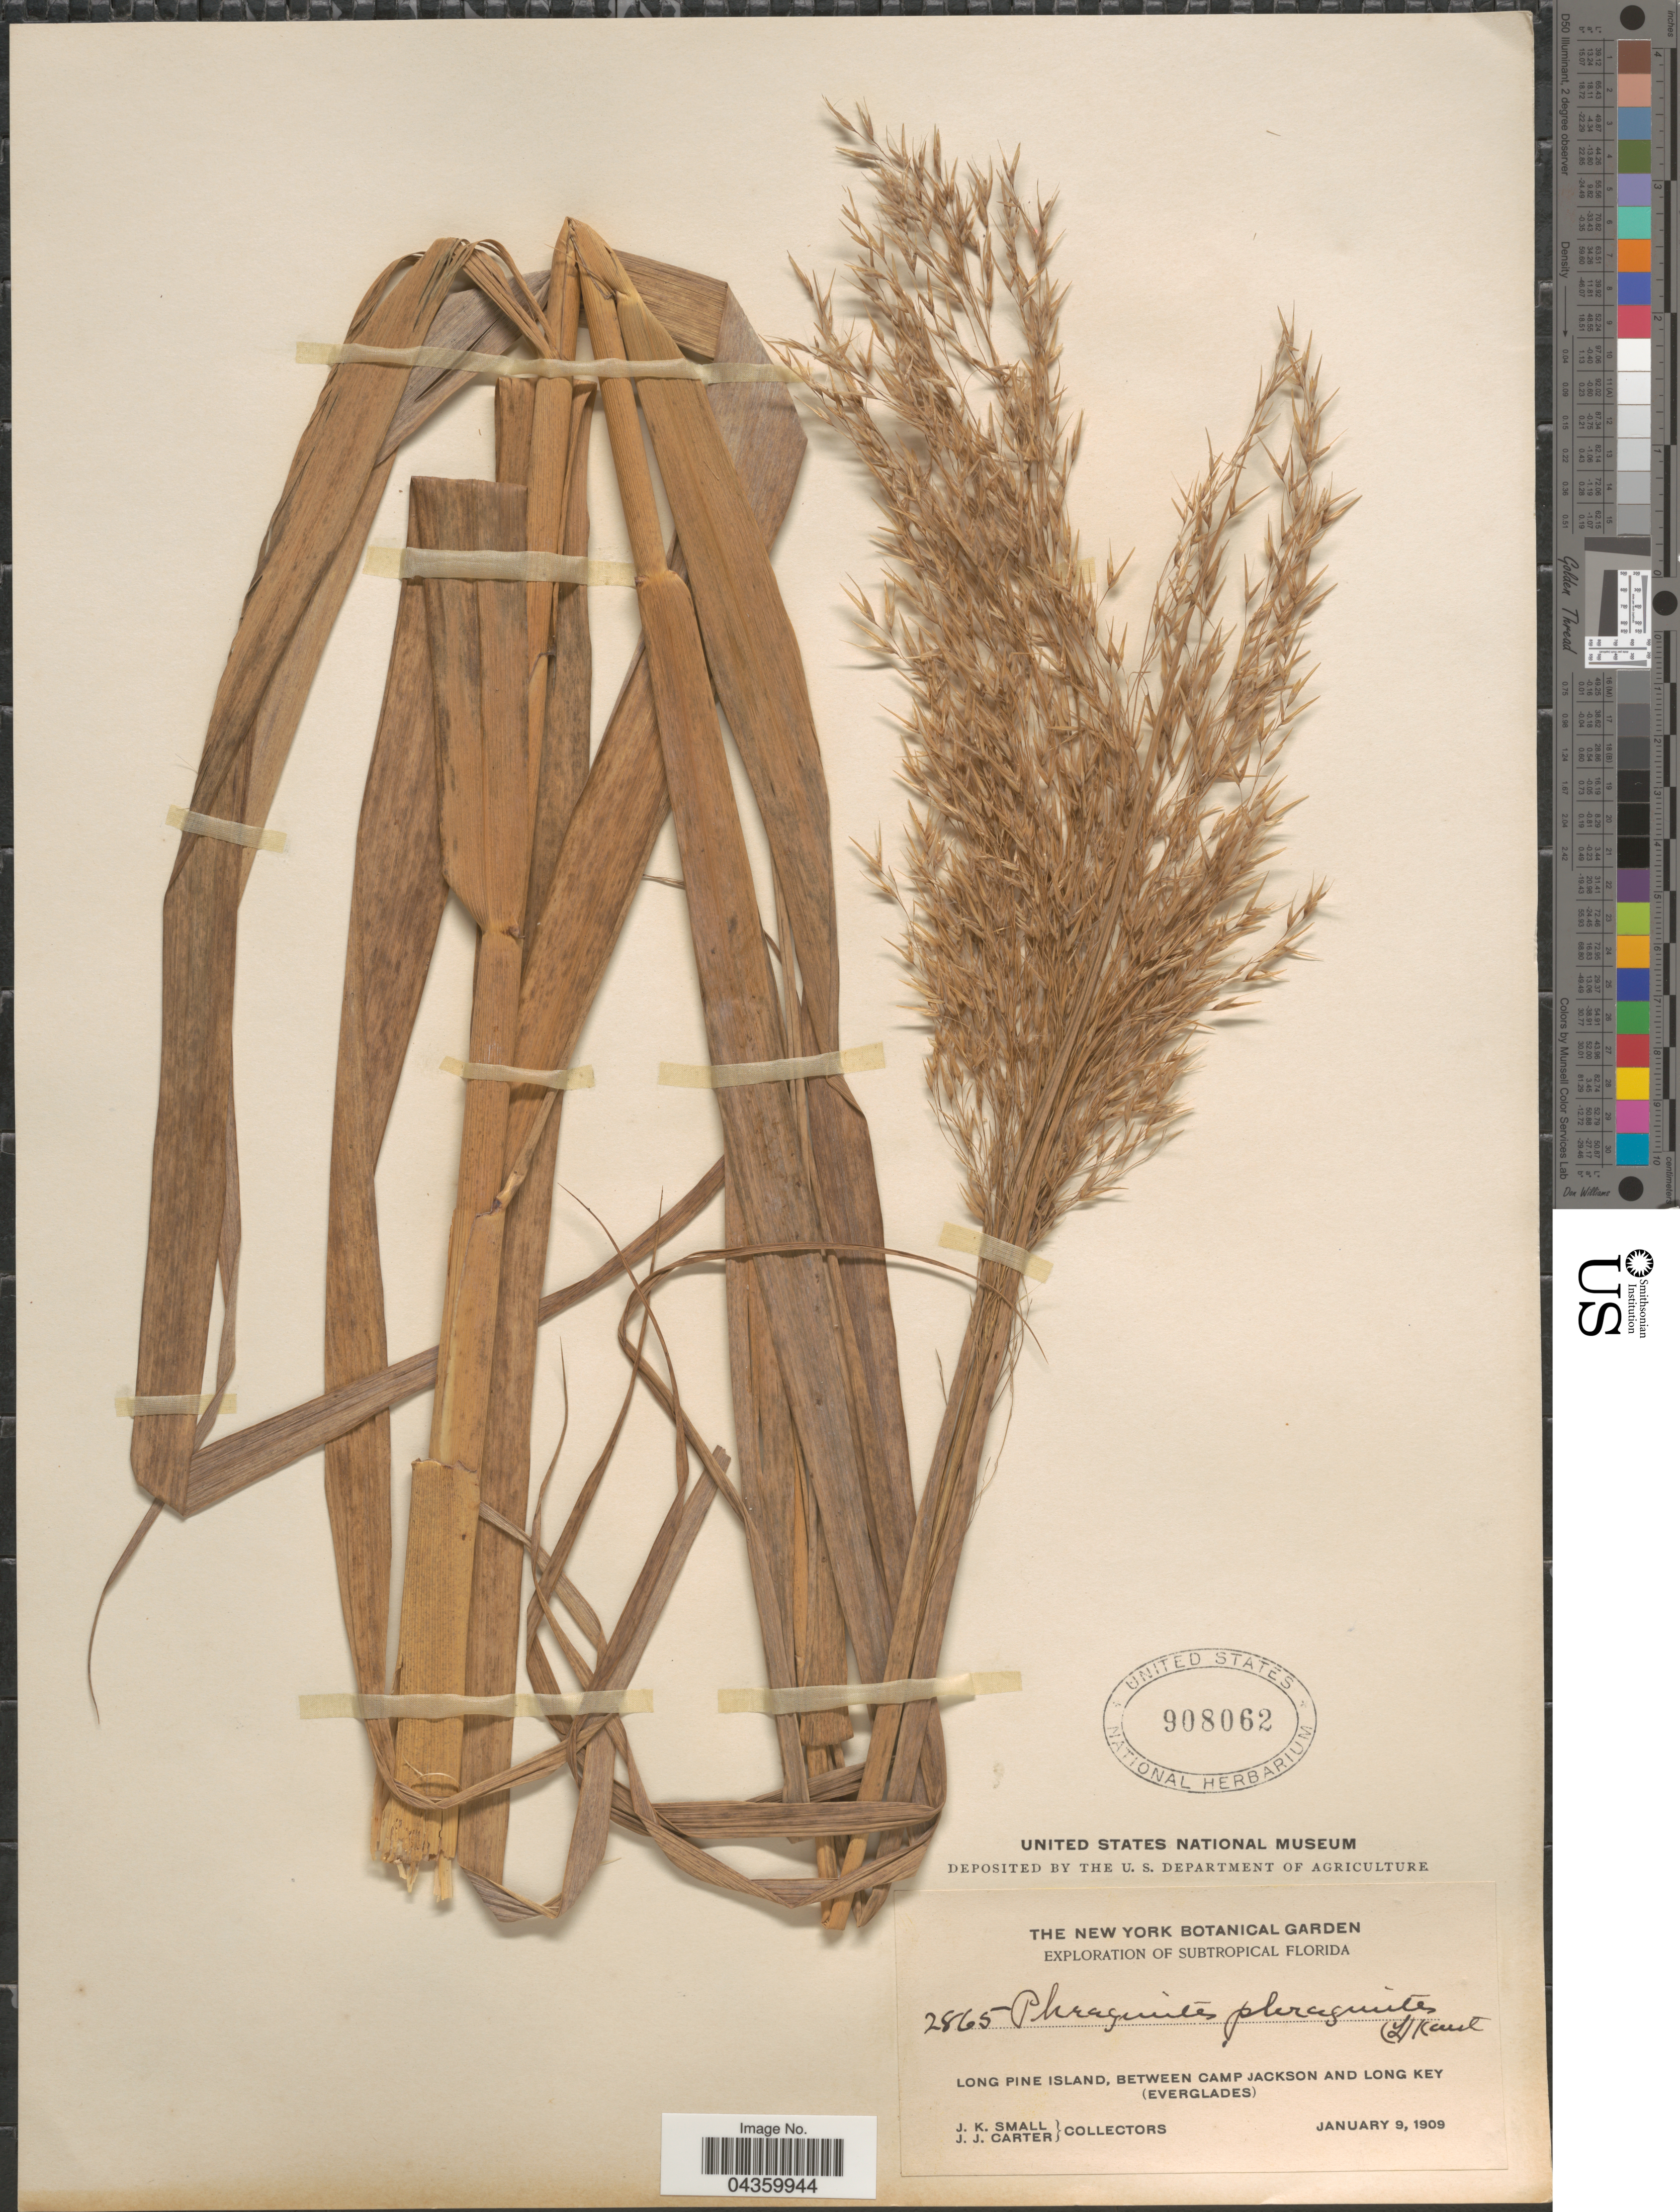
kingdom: Plantae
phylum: Tracheophyta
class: Liliopsida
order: Poales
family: Poaceae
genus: Phragmites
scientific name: Phragmites australis subsp. berlandieri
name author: (E. Fourn.) Saltonstall & Hauber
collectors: J. K. Small & J. Carter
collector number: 2865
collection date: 1909-01-09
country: United States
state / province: Florida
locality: Exploration of Subtropical Florida. Long Pine Island, between Camp Jackson and Long Key (Everglades).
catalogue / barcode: US 908062